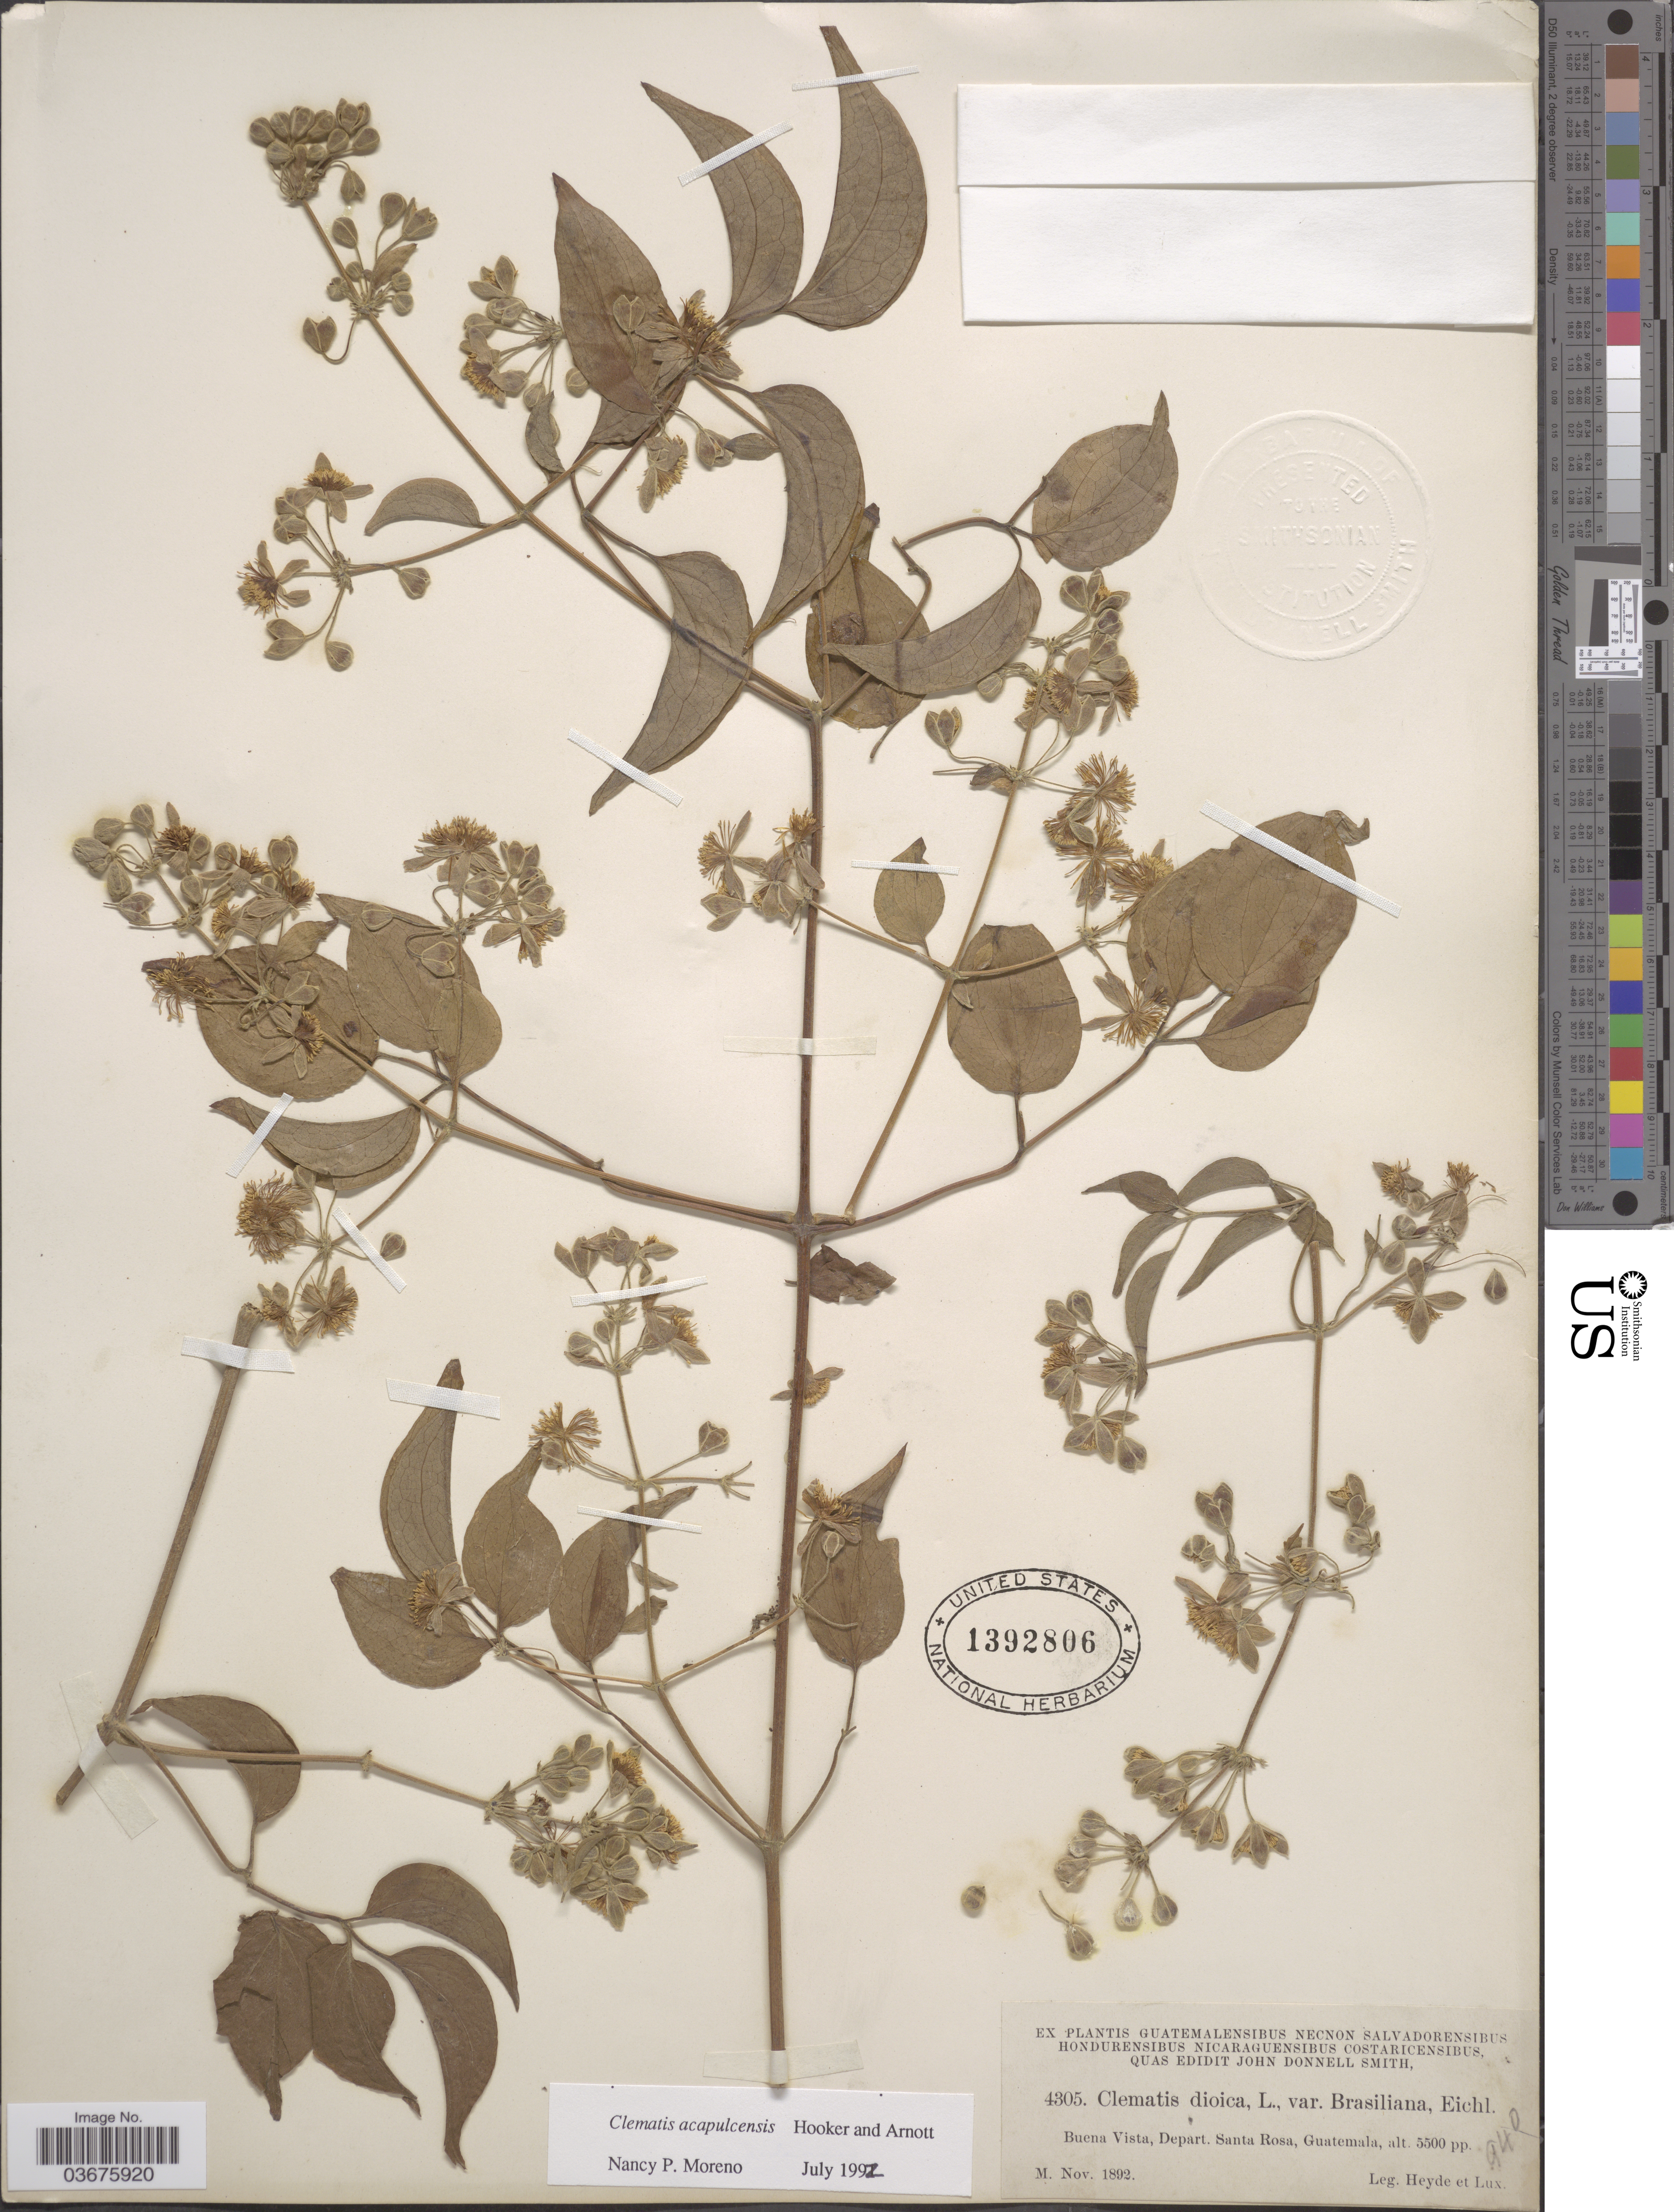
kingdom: Plantae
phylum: Tracheophyta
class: Magnoliopsida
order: Ranunculales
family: Ranunculaceae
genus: Clematis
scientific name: Clematis acapulcensis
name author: Hook. & Arn.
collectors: Heyde & Lux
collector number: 4305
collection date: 1892-11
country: Guatemala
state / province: Santa Rosa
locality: Buena Vista, Depart. Santa Rosa.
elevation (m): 1676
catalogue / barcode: US 1392806